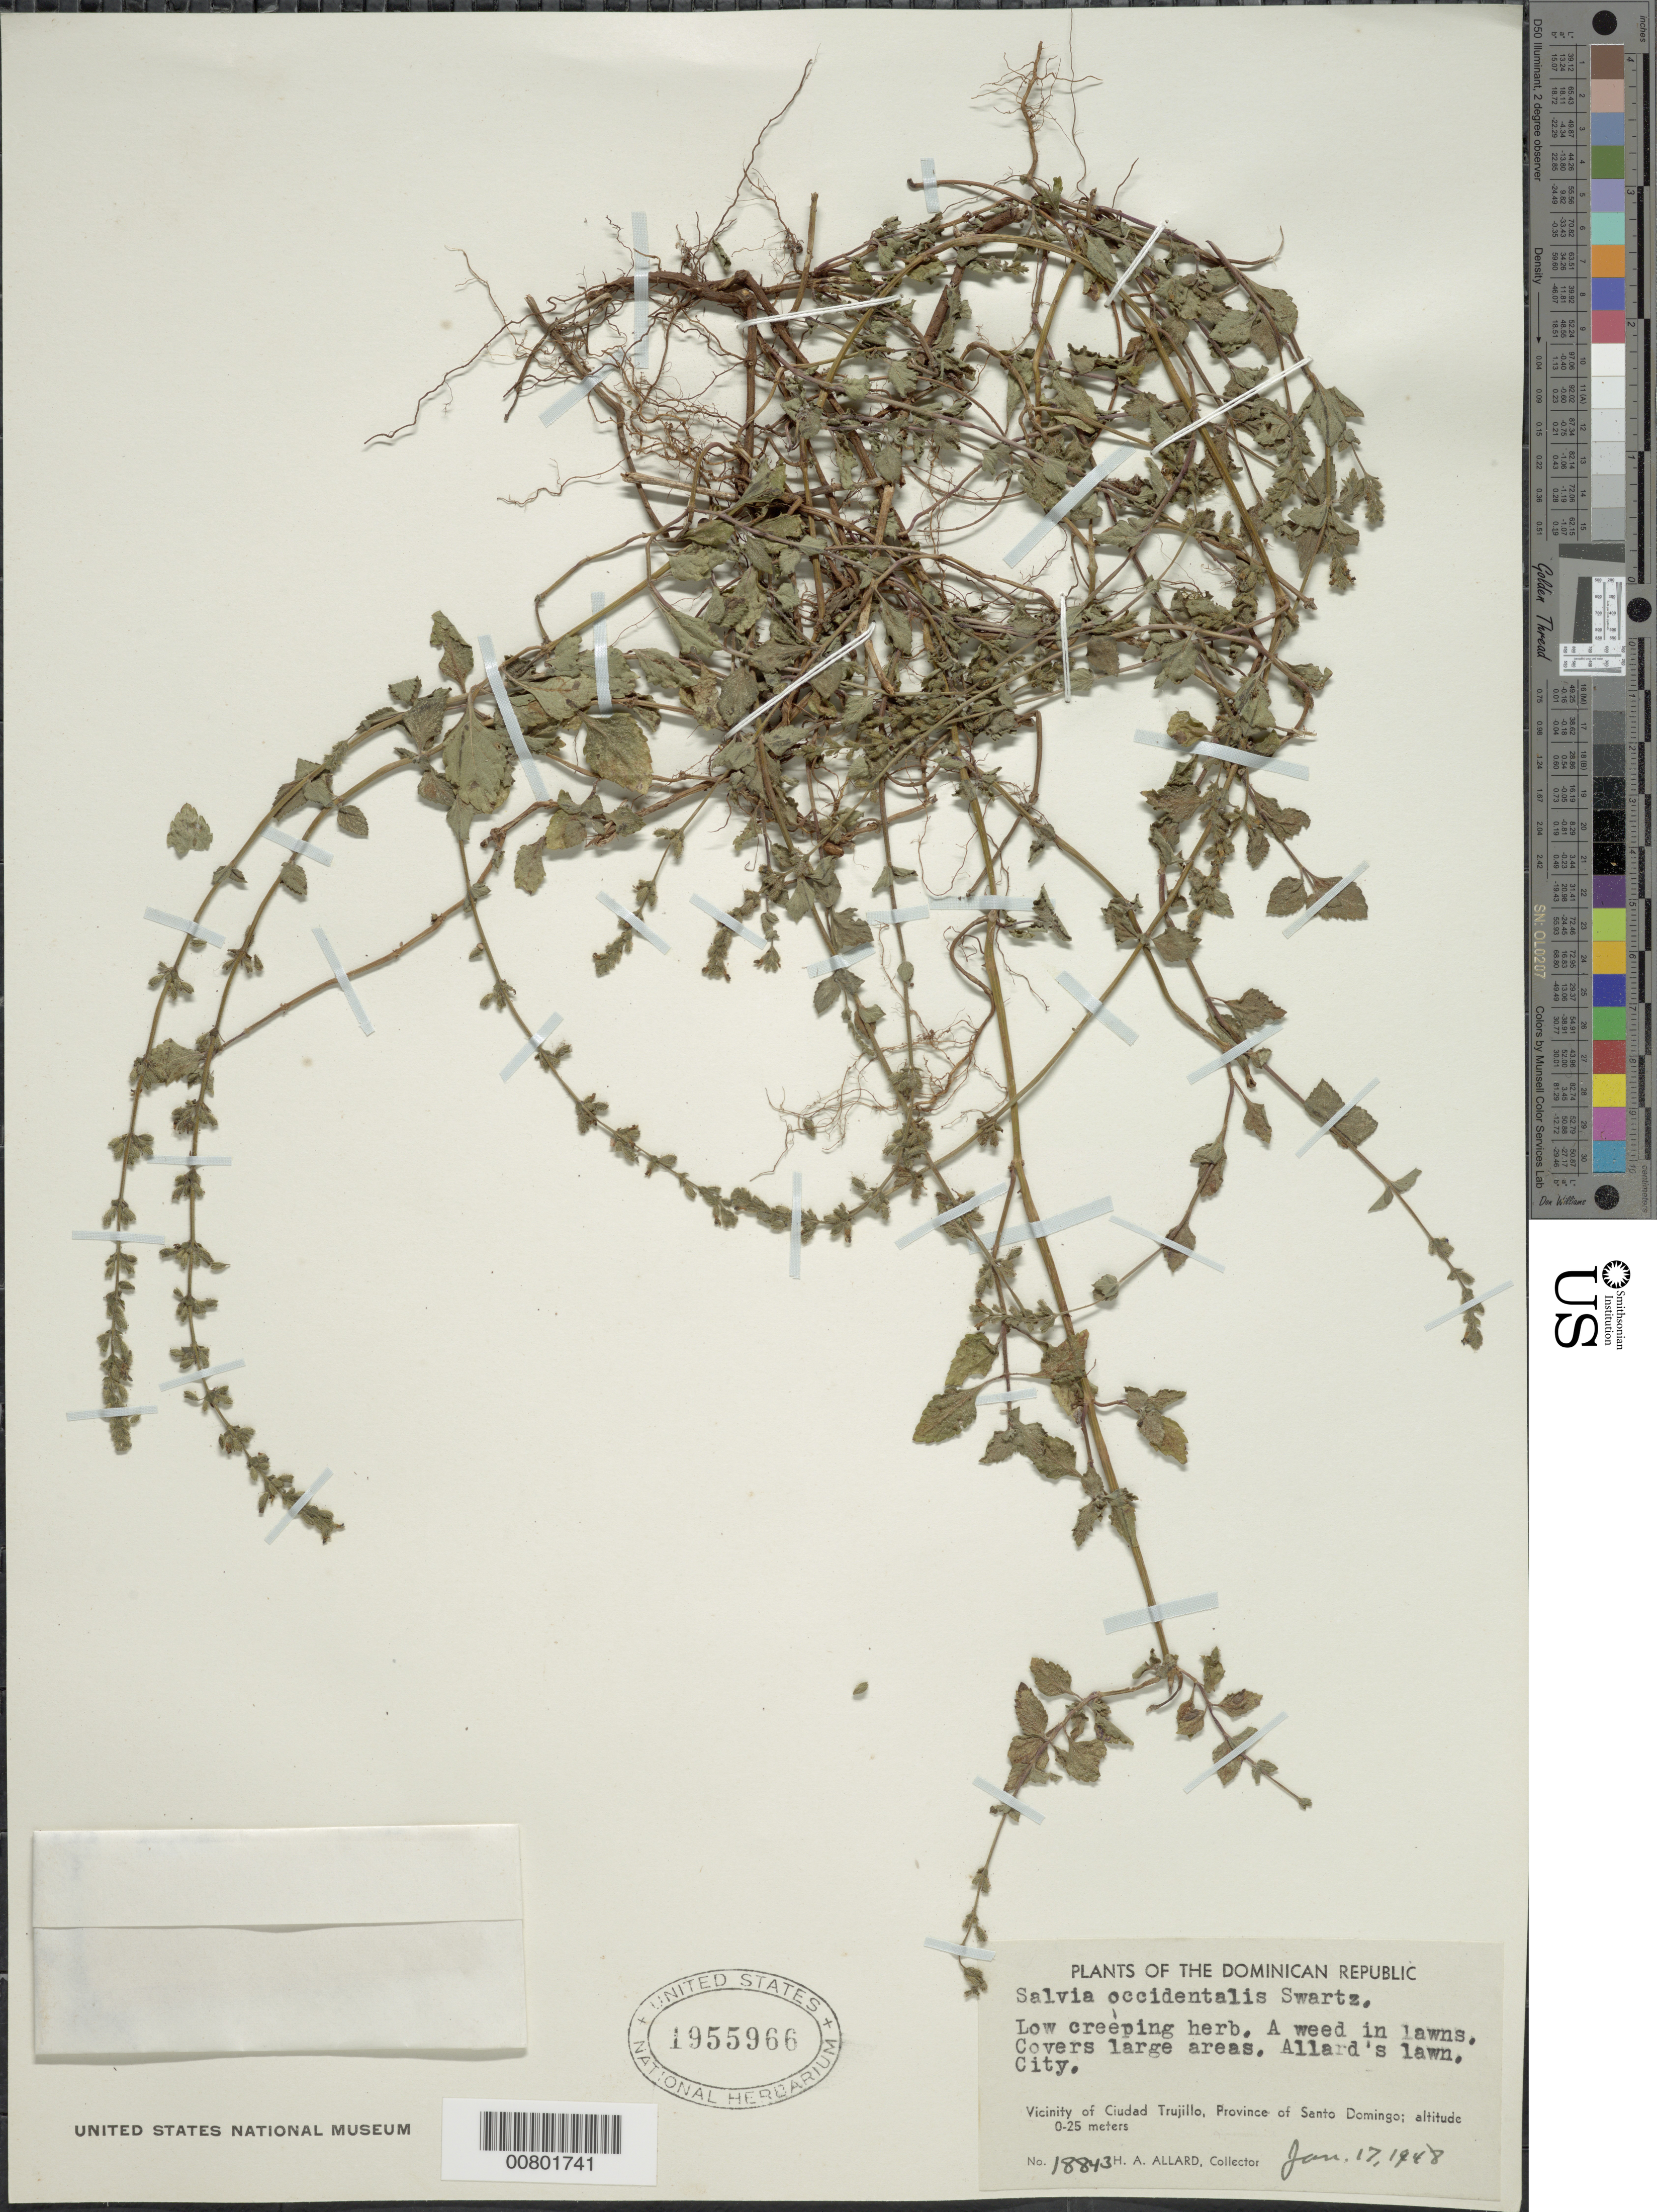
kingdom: Plantae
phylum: Tracheophyta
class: Magnoliopsida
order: Lamiales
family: Lamiaceae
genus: Salvia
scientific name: Salvia occidentalis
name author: Sw.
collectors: H. A. Allard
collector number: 18843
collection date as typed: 17 Jan 1948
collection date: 1948-01-17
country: Dominican Republic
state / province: Distrito Nacional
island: Hispaniola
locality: Vicinity of Santo Domingo,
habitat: Weed of Allard's lawn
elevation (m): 0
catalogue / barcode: US 1955966